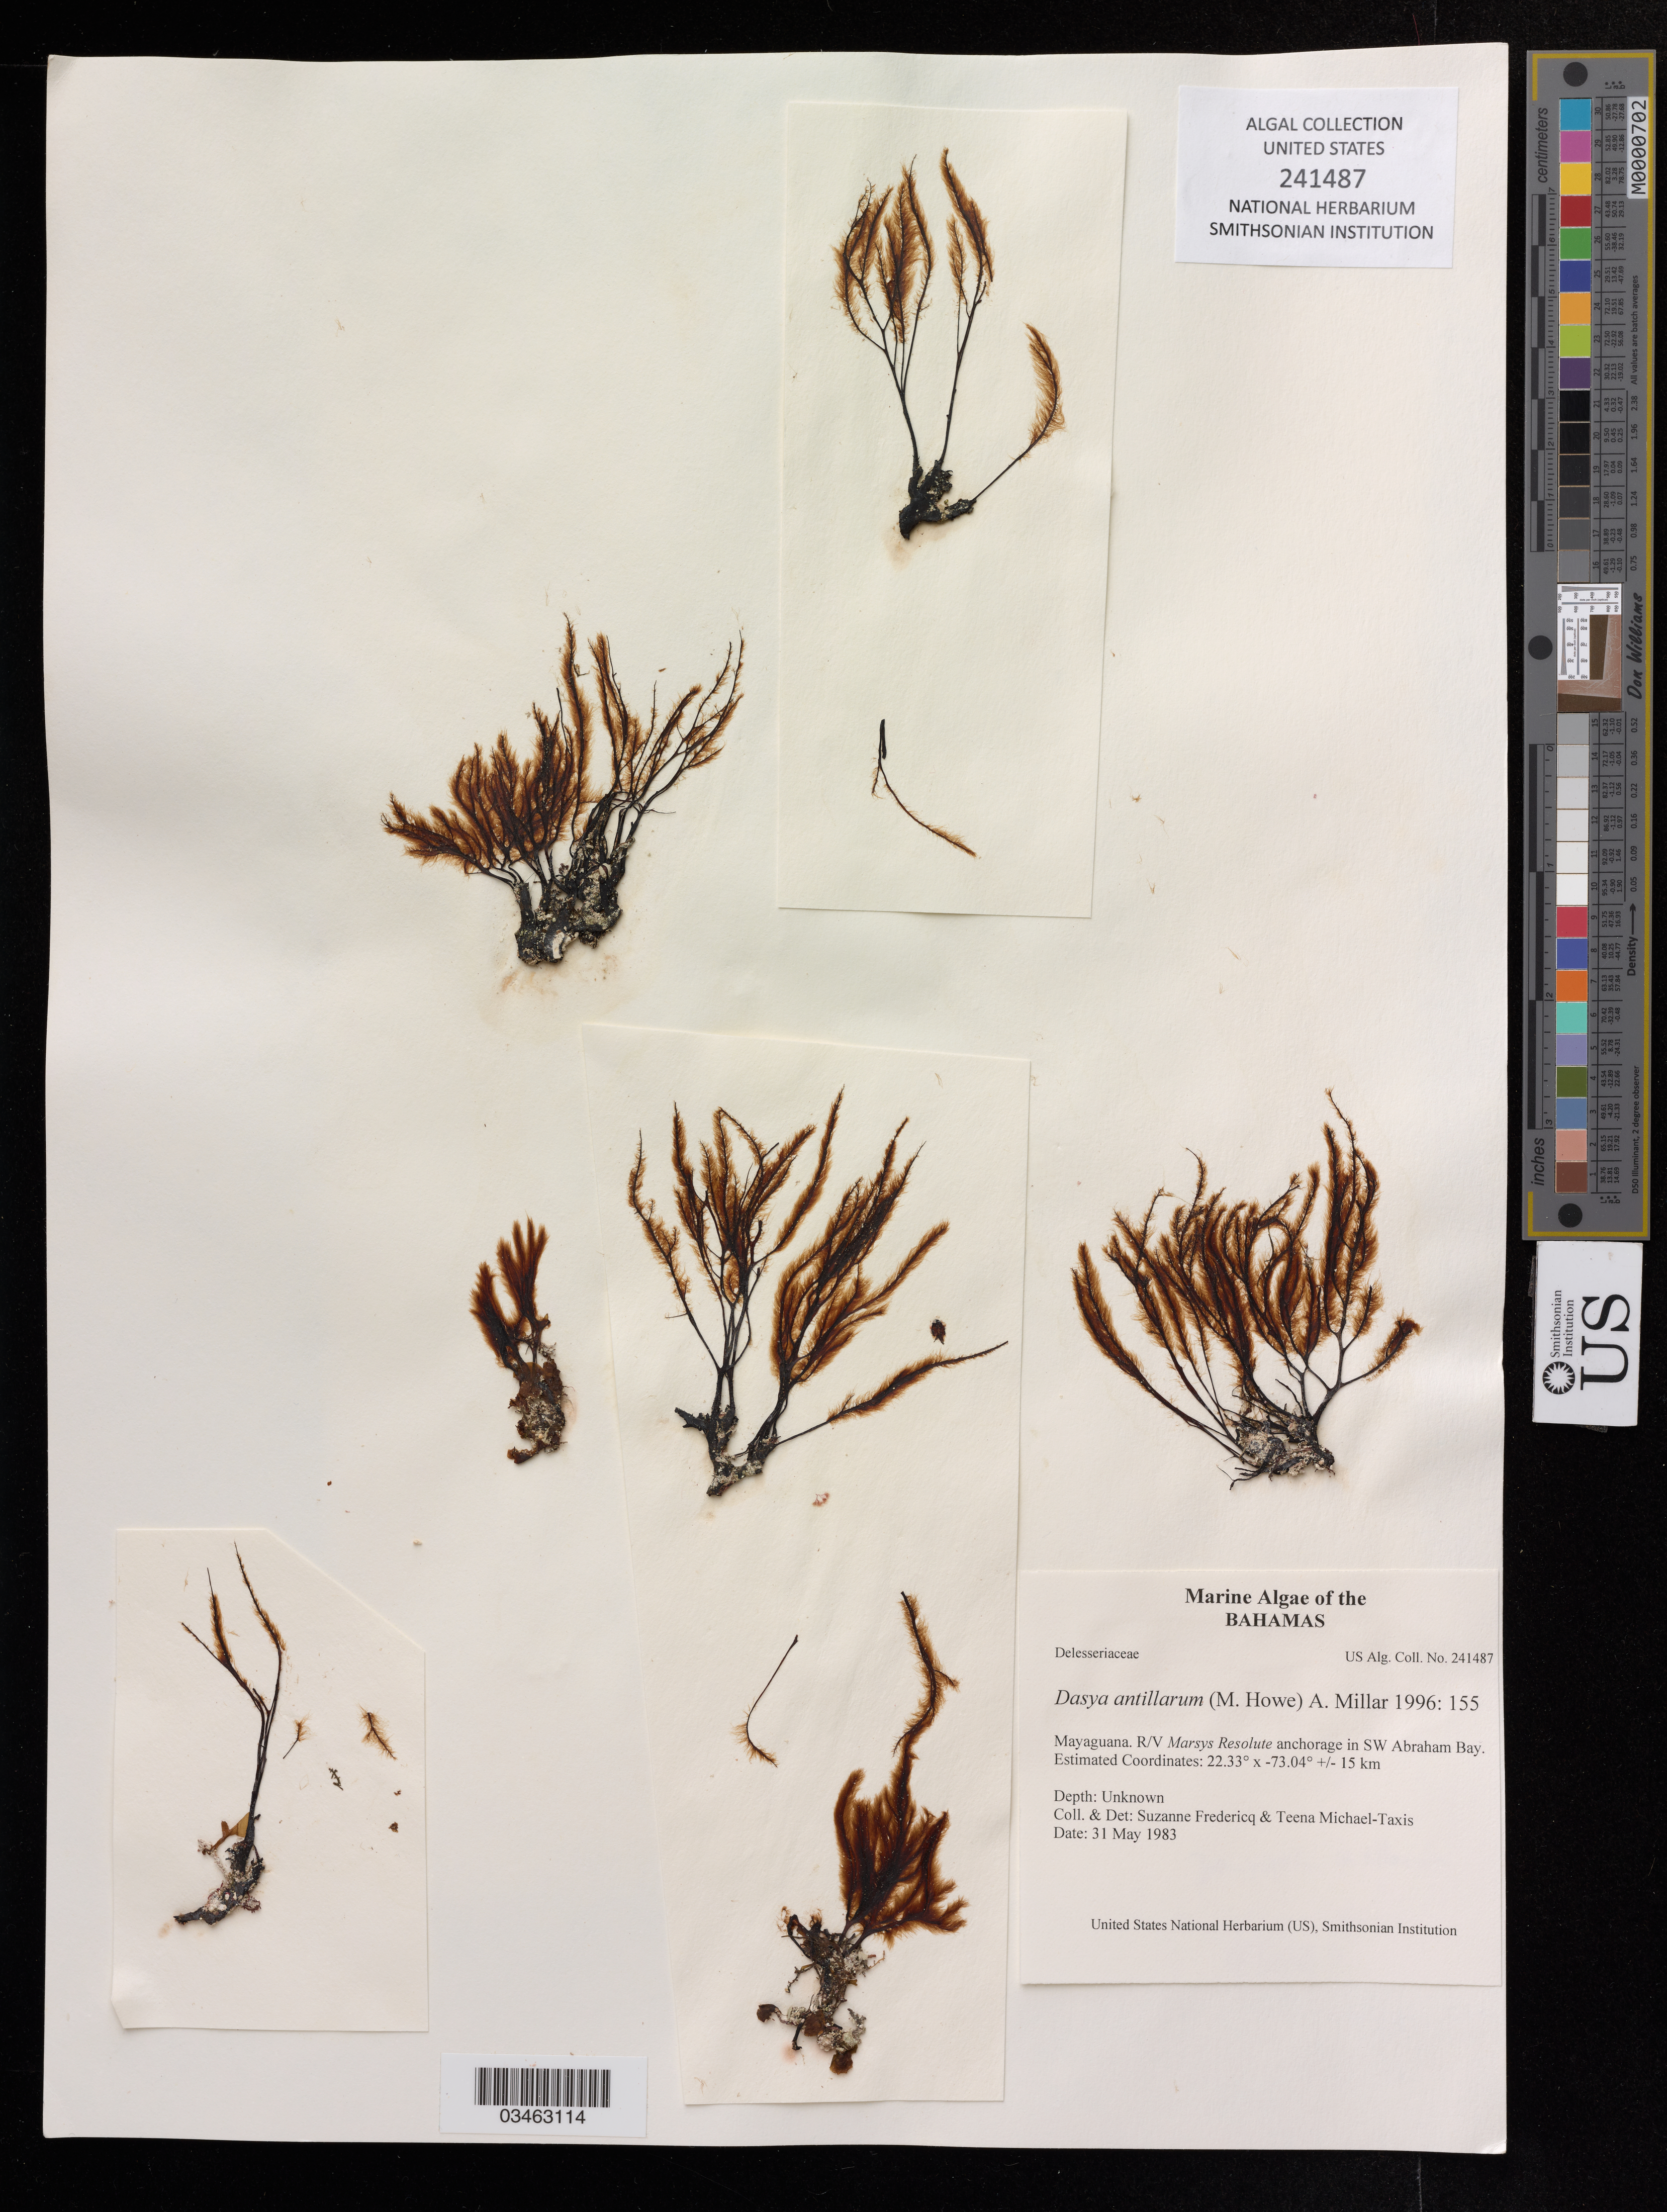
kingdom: Plantae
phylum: Rhodophyta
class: Florideophyceae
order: Ceramiales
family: Dasyaceae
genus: Dasya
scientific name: Dasya antillarum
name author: (M. Howe) A.J.K. Millar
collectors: S. Fredericq & T. Michael-Taxis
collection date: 1983-05-31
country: Bahamas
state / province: Mayaguana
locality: R/V Marsys Resolute anchorage in SW Abraham Bay.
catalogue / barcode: US 241487